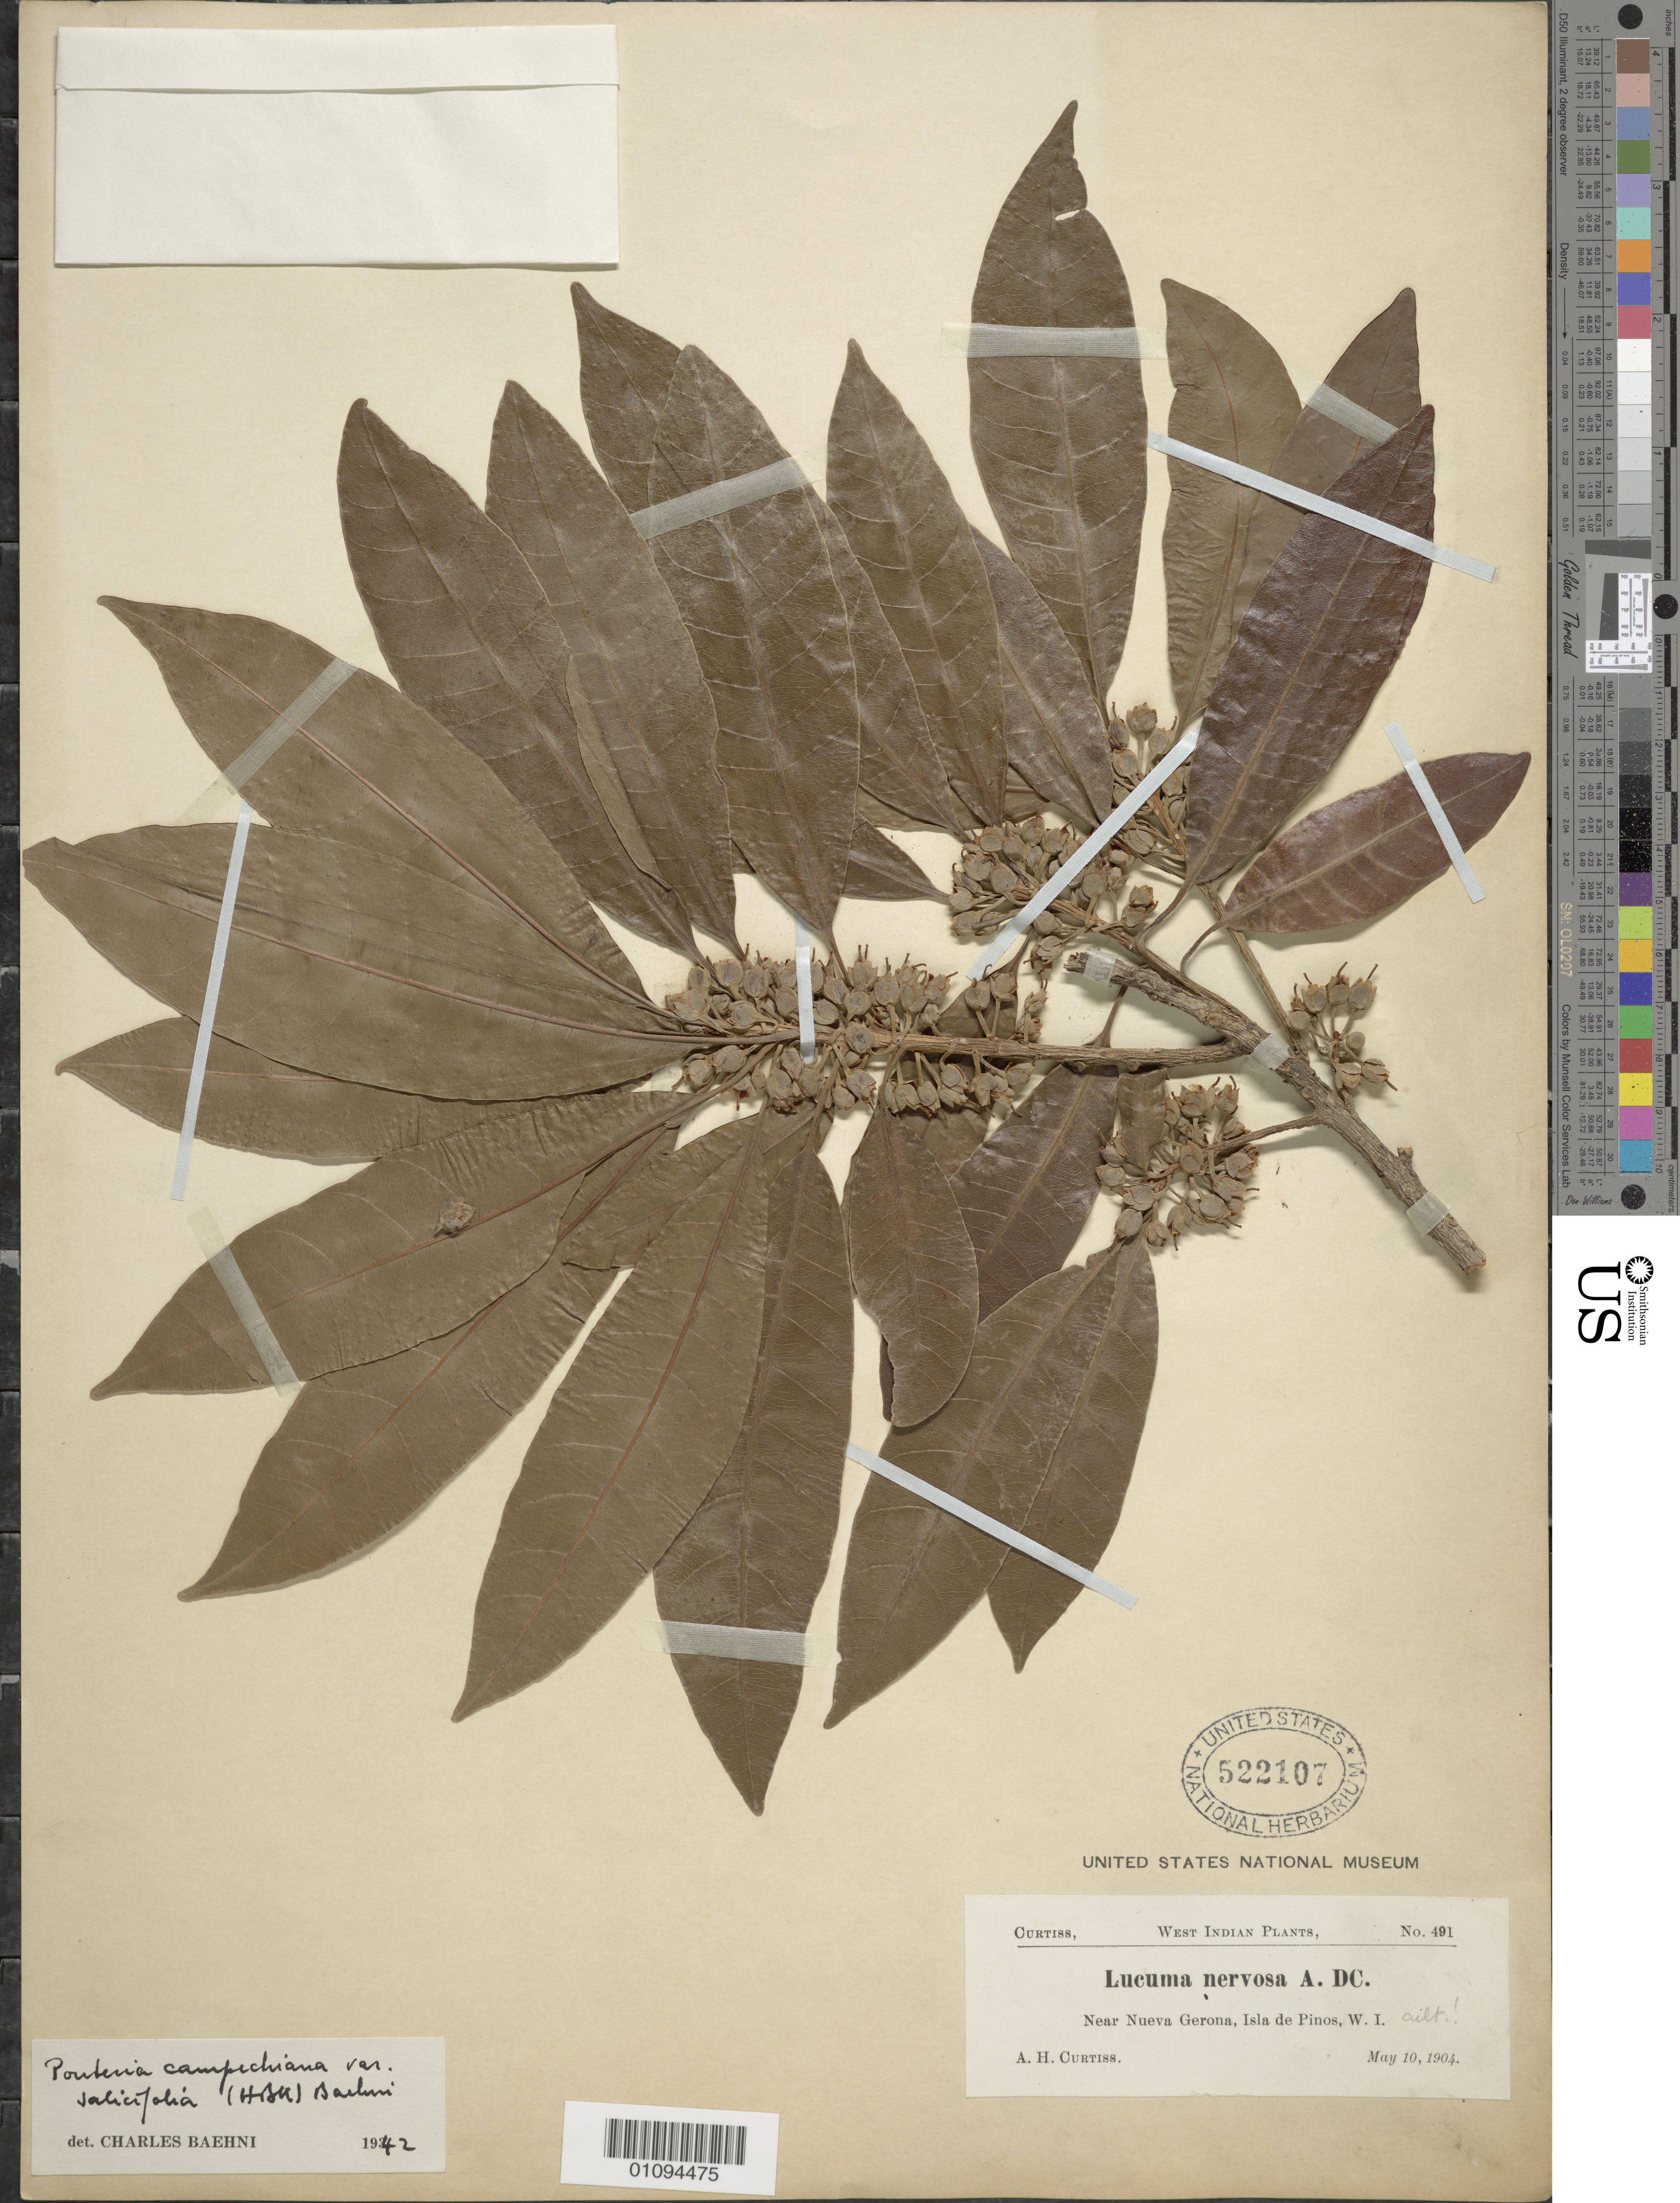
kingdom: Plantae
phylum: Tracheophyta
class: Magnoliopsida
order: Ericales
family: Sapotaceae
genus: Pouteria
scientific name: Pouteria campechiana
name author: (Kunth) Baehni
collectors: A. H. Curtiss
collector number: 491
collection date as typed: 10 May 1904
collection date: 1904-05-10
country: Cuba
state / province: Isla de La Juventud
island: Isla de la Juventud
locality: Isle of Pines, Near Nueva Gerona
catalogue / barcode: US 522107